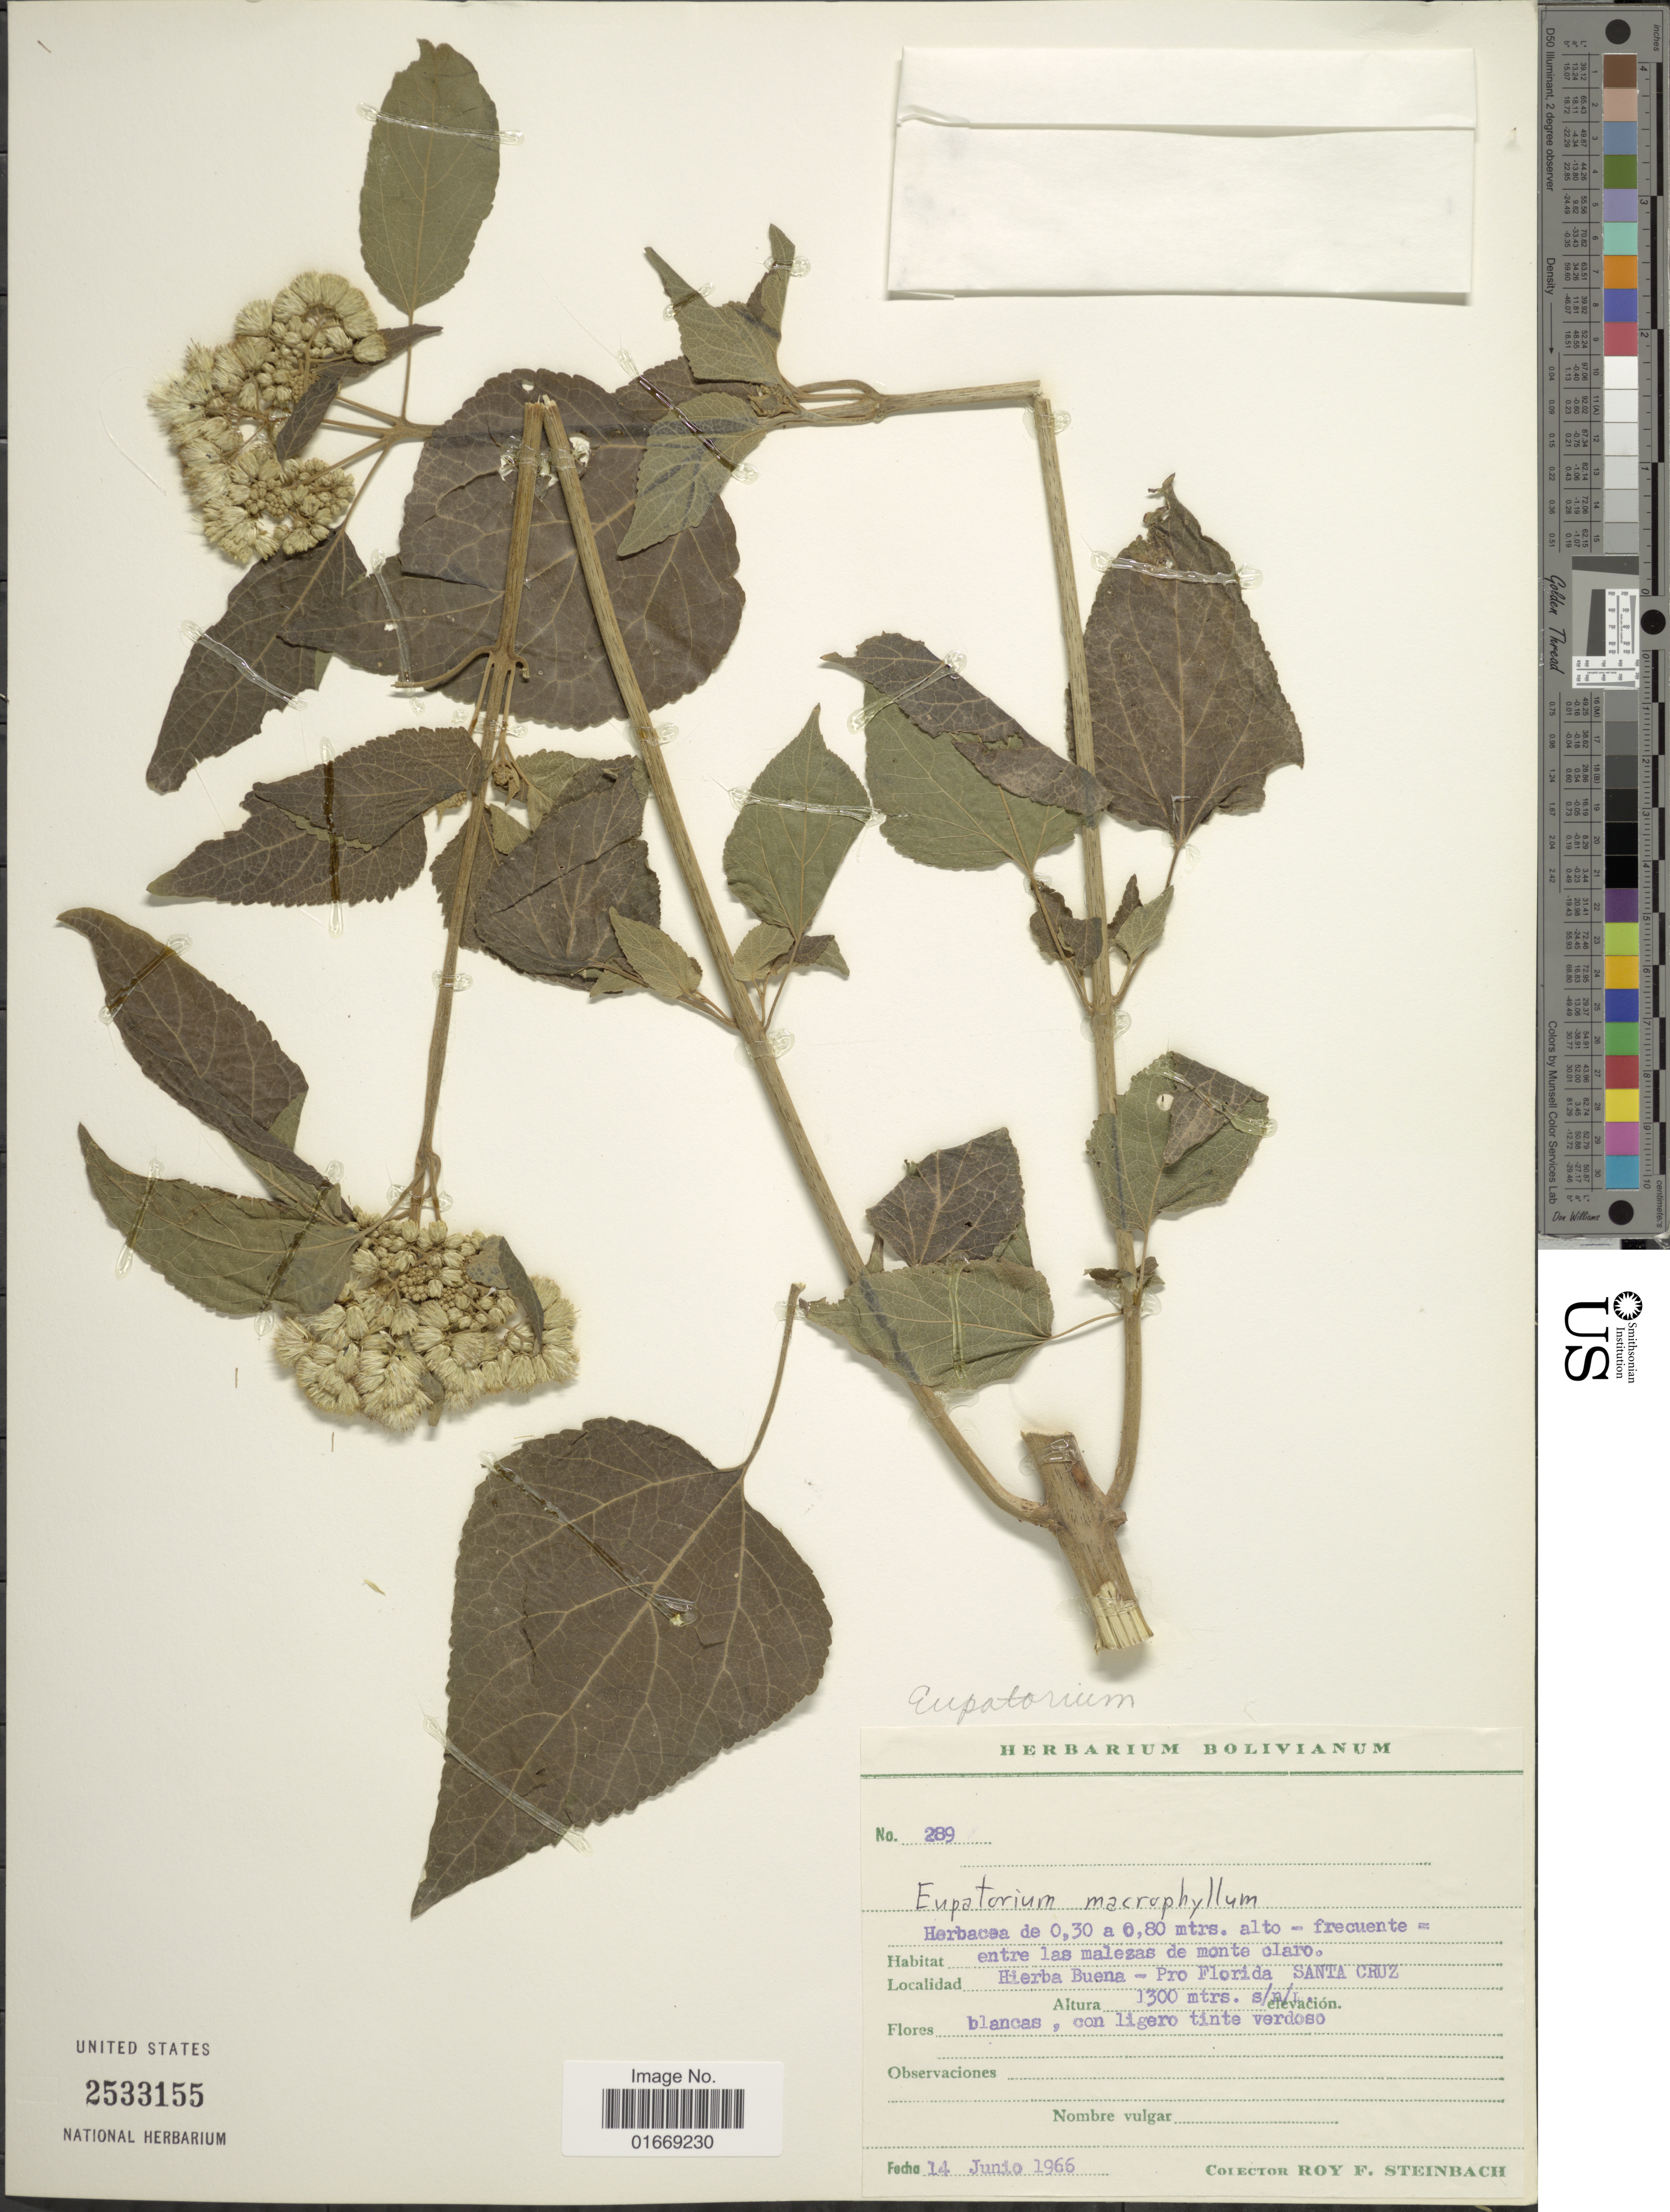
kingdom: Plantae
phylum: Tracheophyta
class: Magnoliopsida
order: Asterales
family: Asteraceae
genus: Hebeclinium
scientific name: Hebeclinium macrophyllum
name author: (L.) DC.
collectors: R. F. Steinbach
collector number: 289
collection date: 1966-06-14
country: Bolivia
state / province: Santa Cruz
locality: Hierba Buena - Pro Florida Santa Cruz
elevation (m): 1300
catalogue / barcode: US 2533155